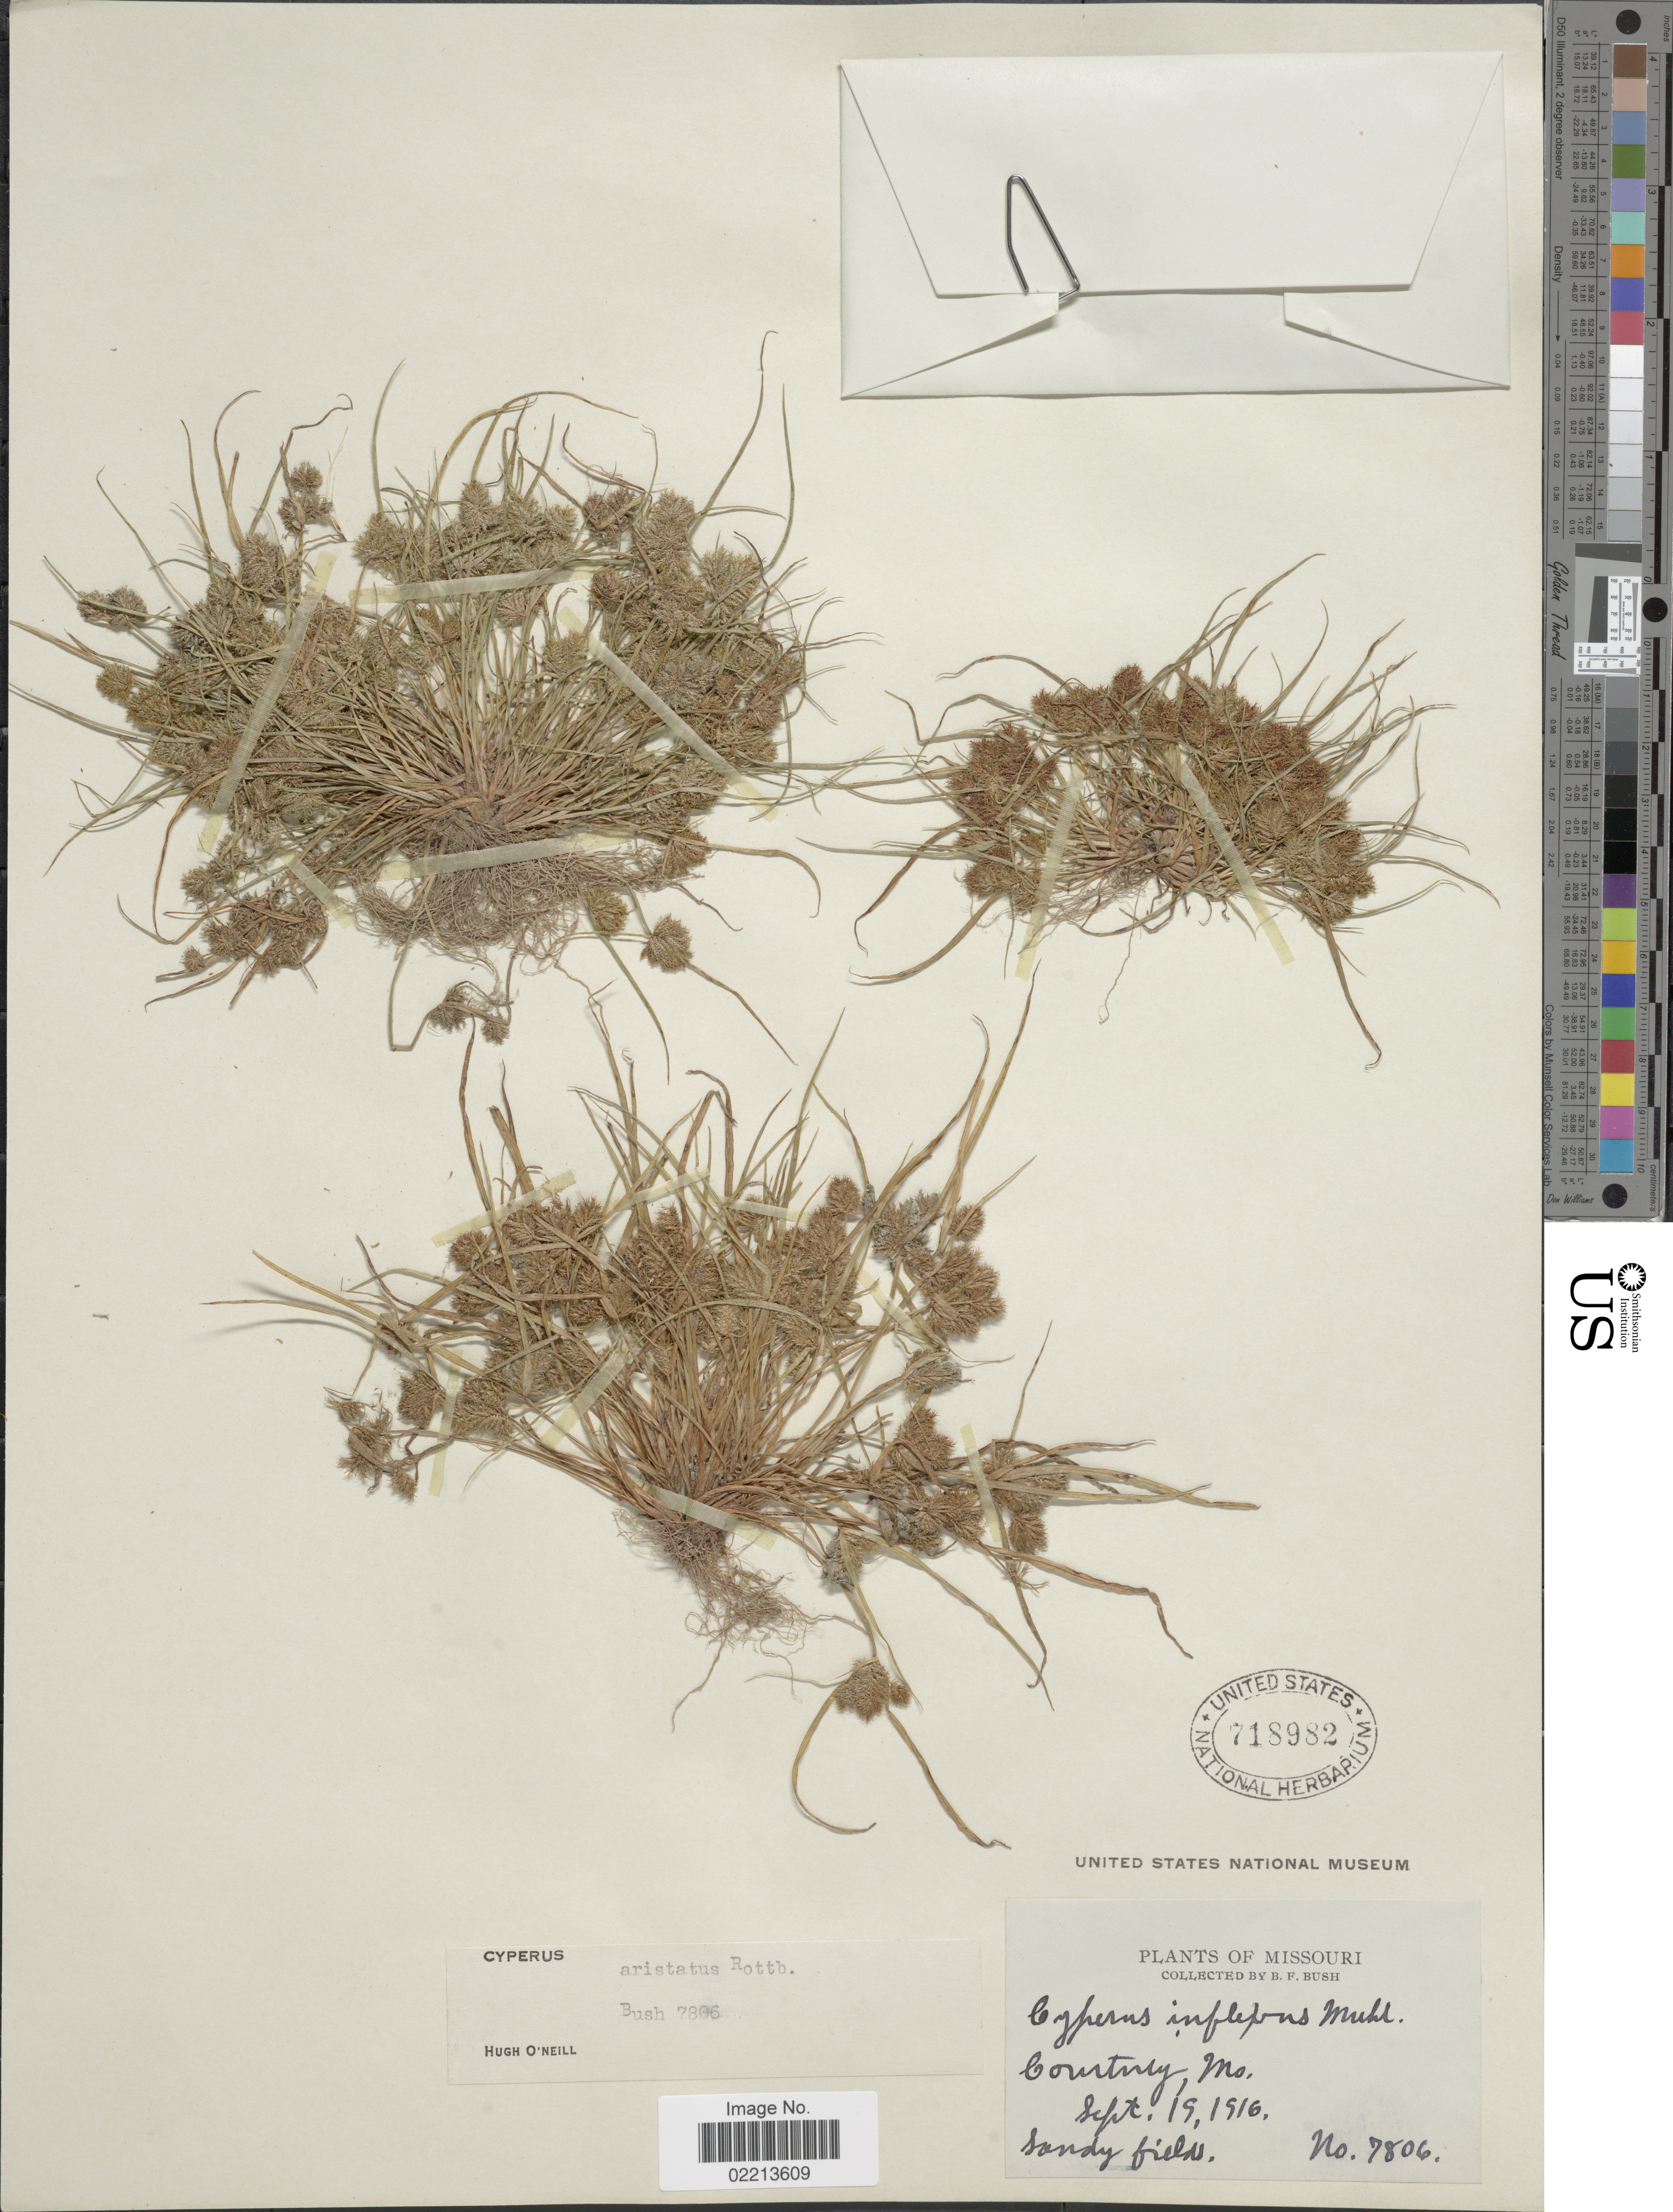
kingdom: Plantae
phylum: Tracheophyta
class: Liliopsida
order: Poales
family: Cyperaceae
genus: Cyperus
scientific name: Cyperus squarrosus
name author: L.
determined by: Strong, Mark T., (BOT), Smithsonian Institution - National Museum of Natural History (UNITED STATES)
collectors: B. F. Bush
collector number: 7806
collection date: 1910-09-19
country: United States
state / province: Missouri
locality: Courtney, sandy fields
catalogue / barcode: US 718982